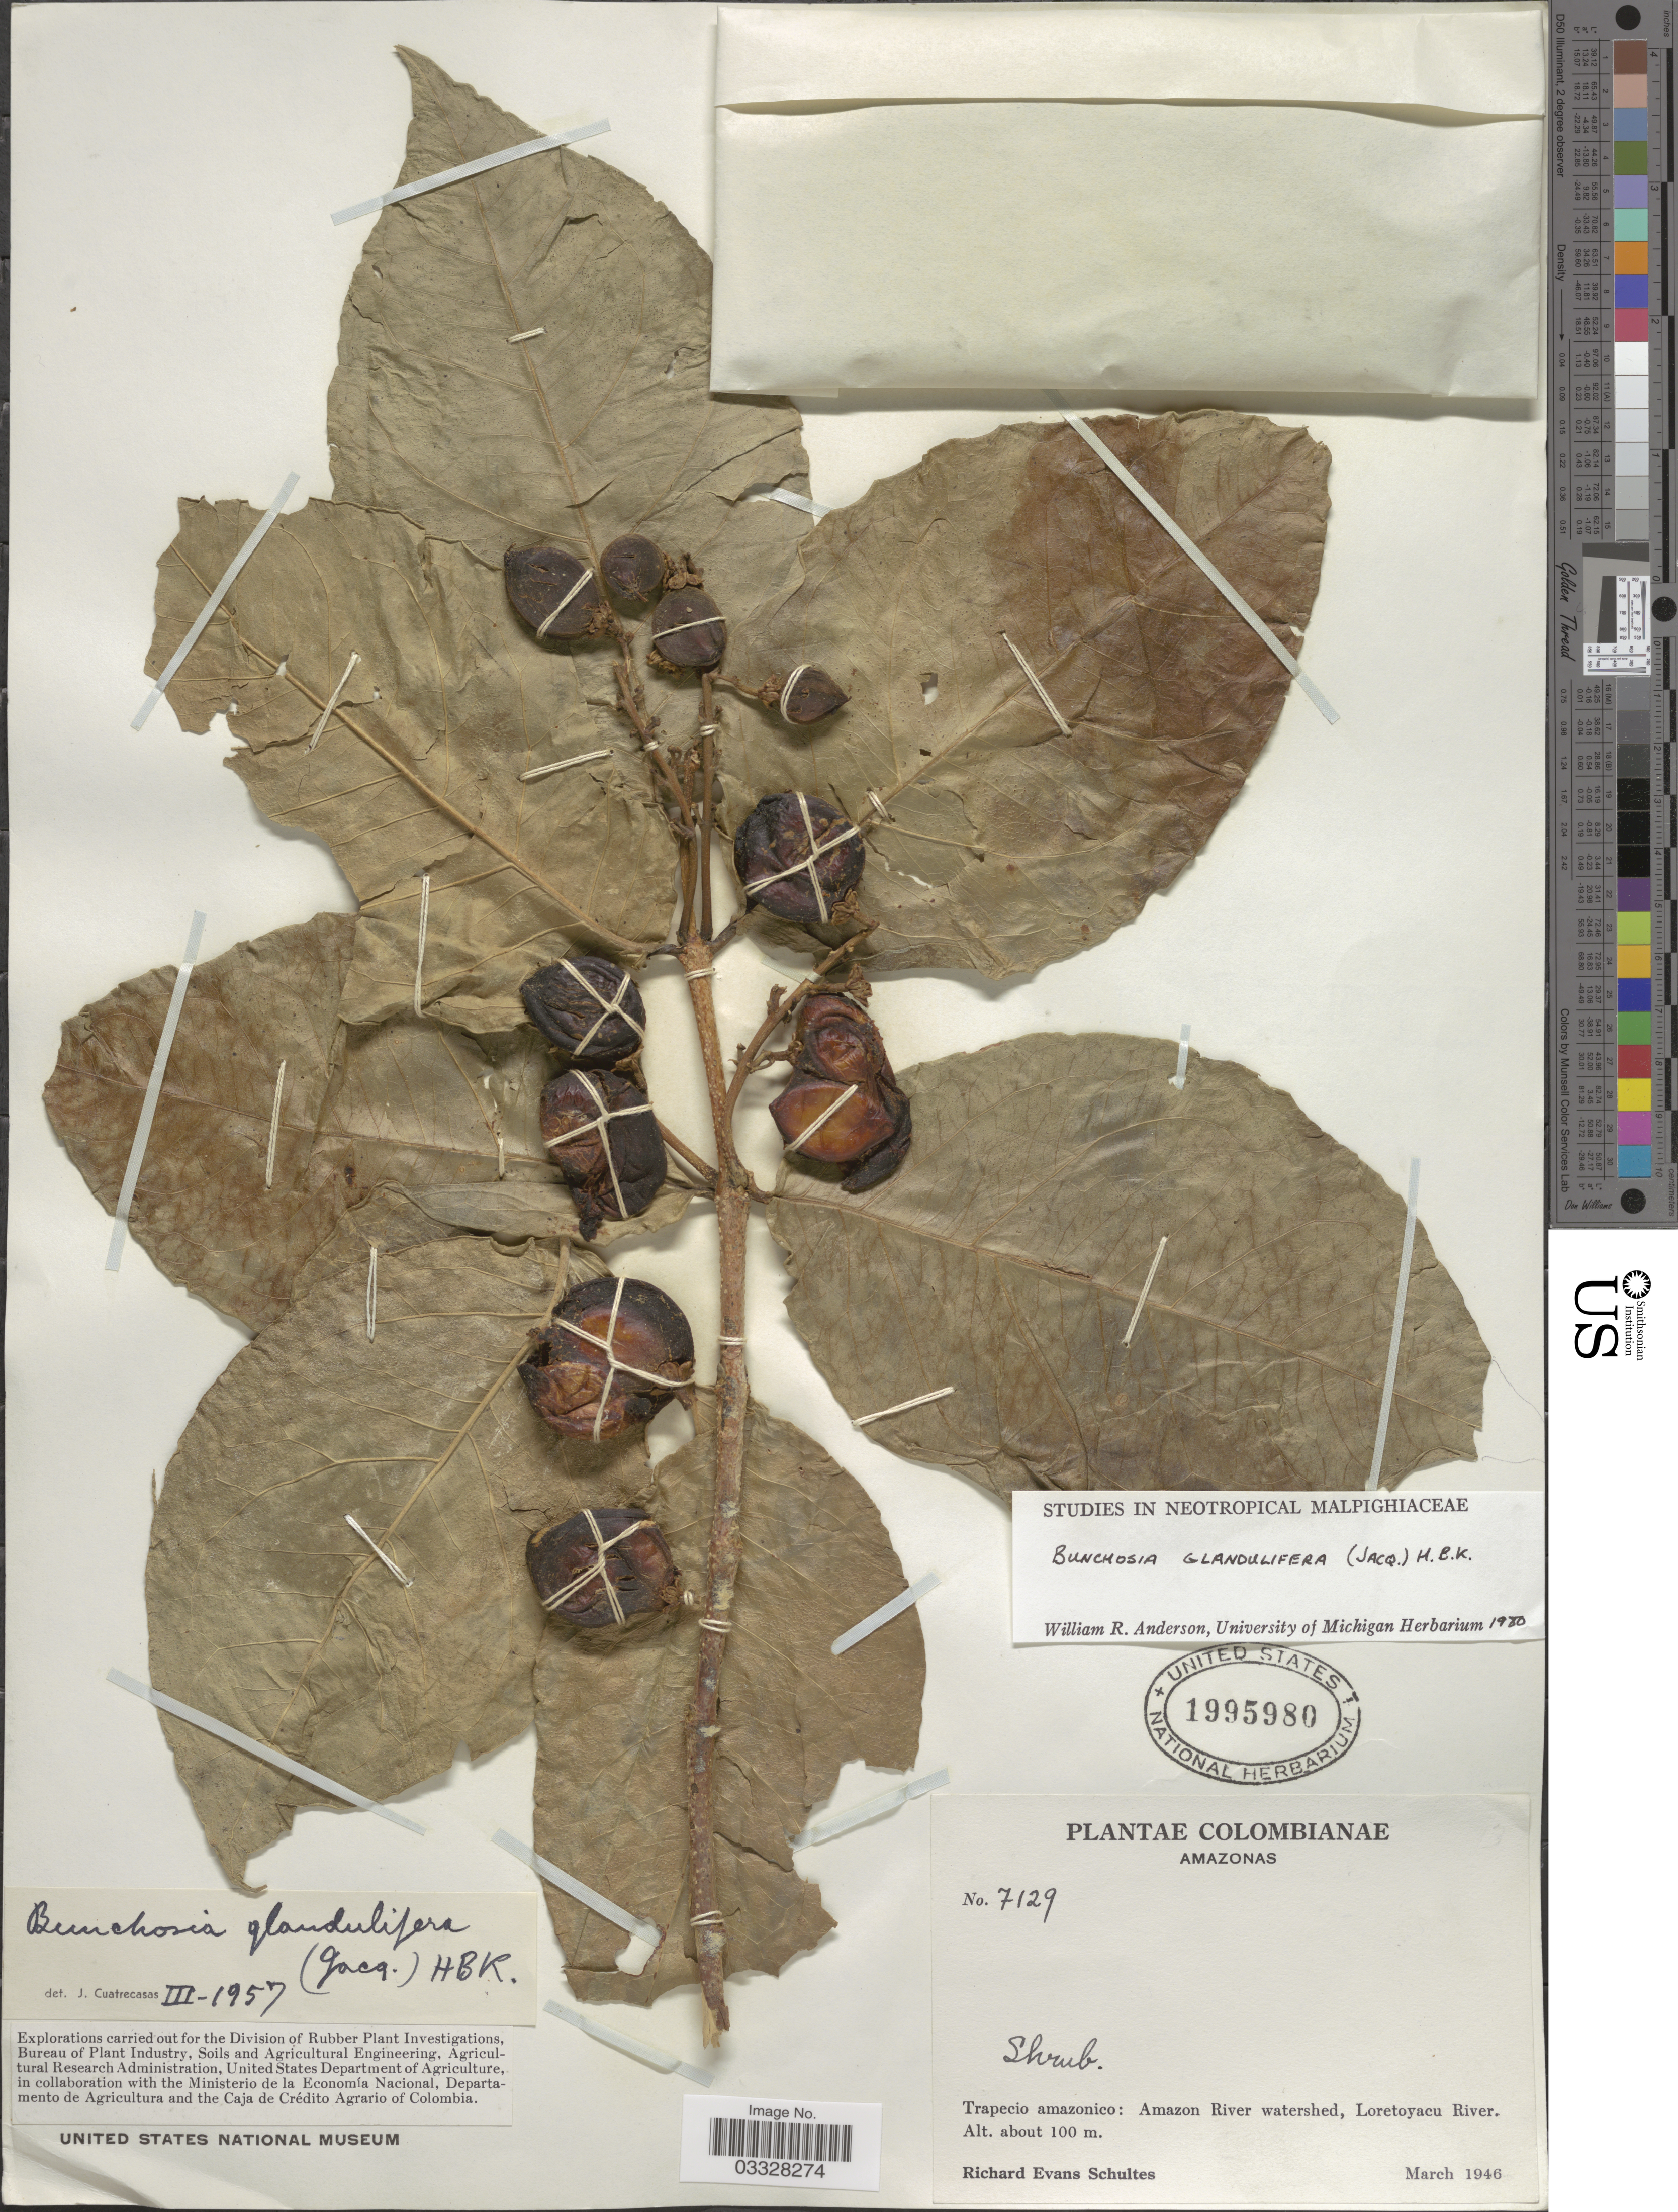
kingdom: Plantae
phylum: Tracheophyta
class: Magnoliopsida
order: Malpighiales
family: Malpighiaceae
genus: Bunchosia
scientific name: Bunchosia glandulifera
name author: (Jacq.) Kunth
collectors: R. E. Schultes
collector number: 7129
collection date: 1946-03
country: Colombia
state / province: Amazônas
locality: Trapecio amazonico: Amazon River watershed, Loretoyacu River.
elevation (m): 100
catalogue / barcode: US 1995980